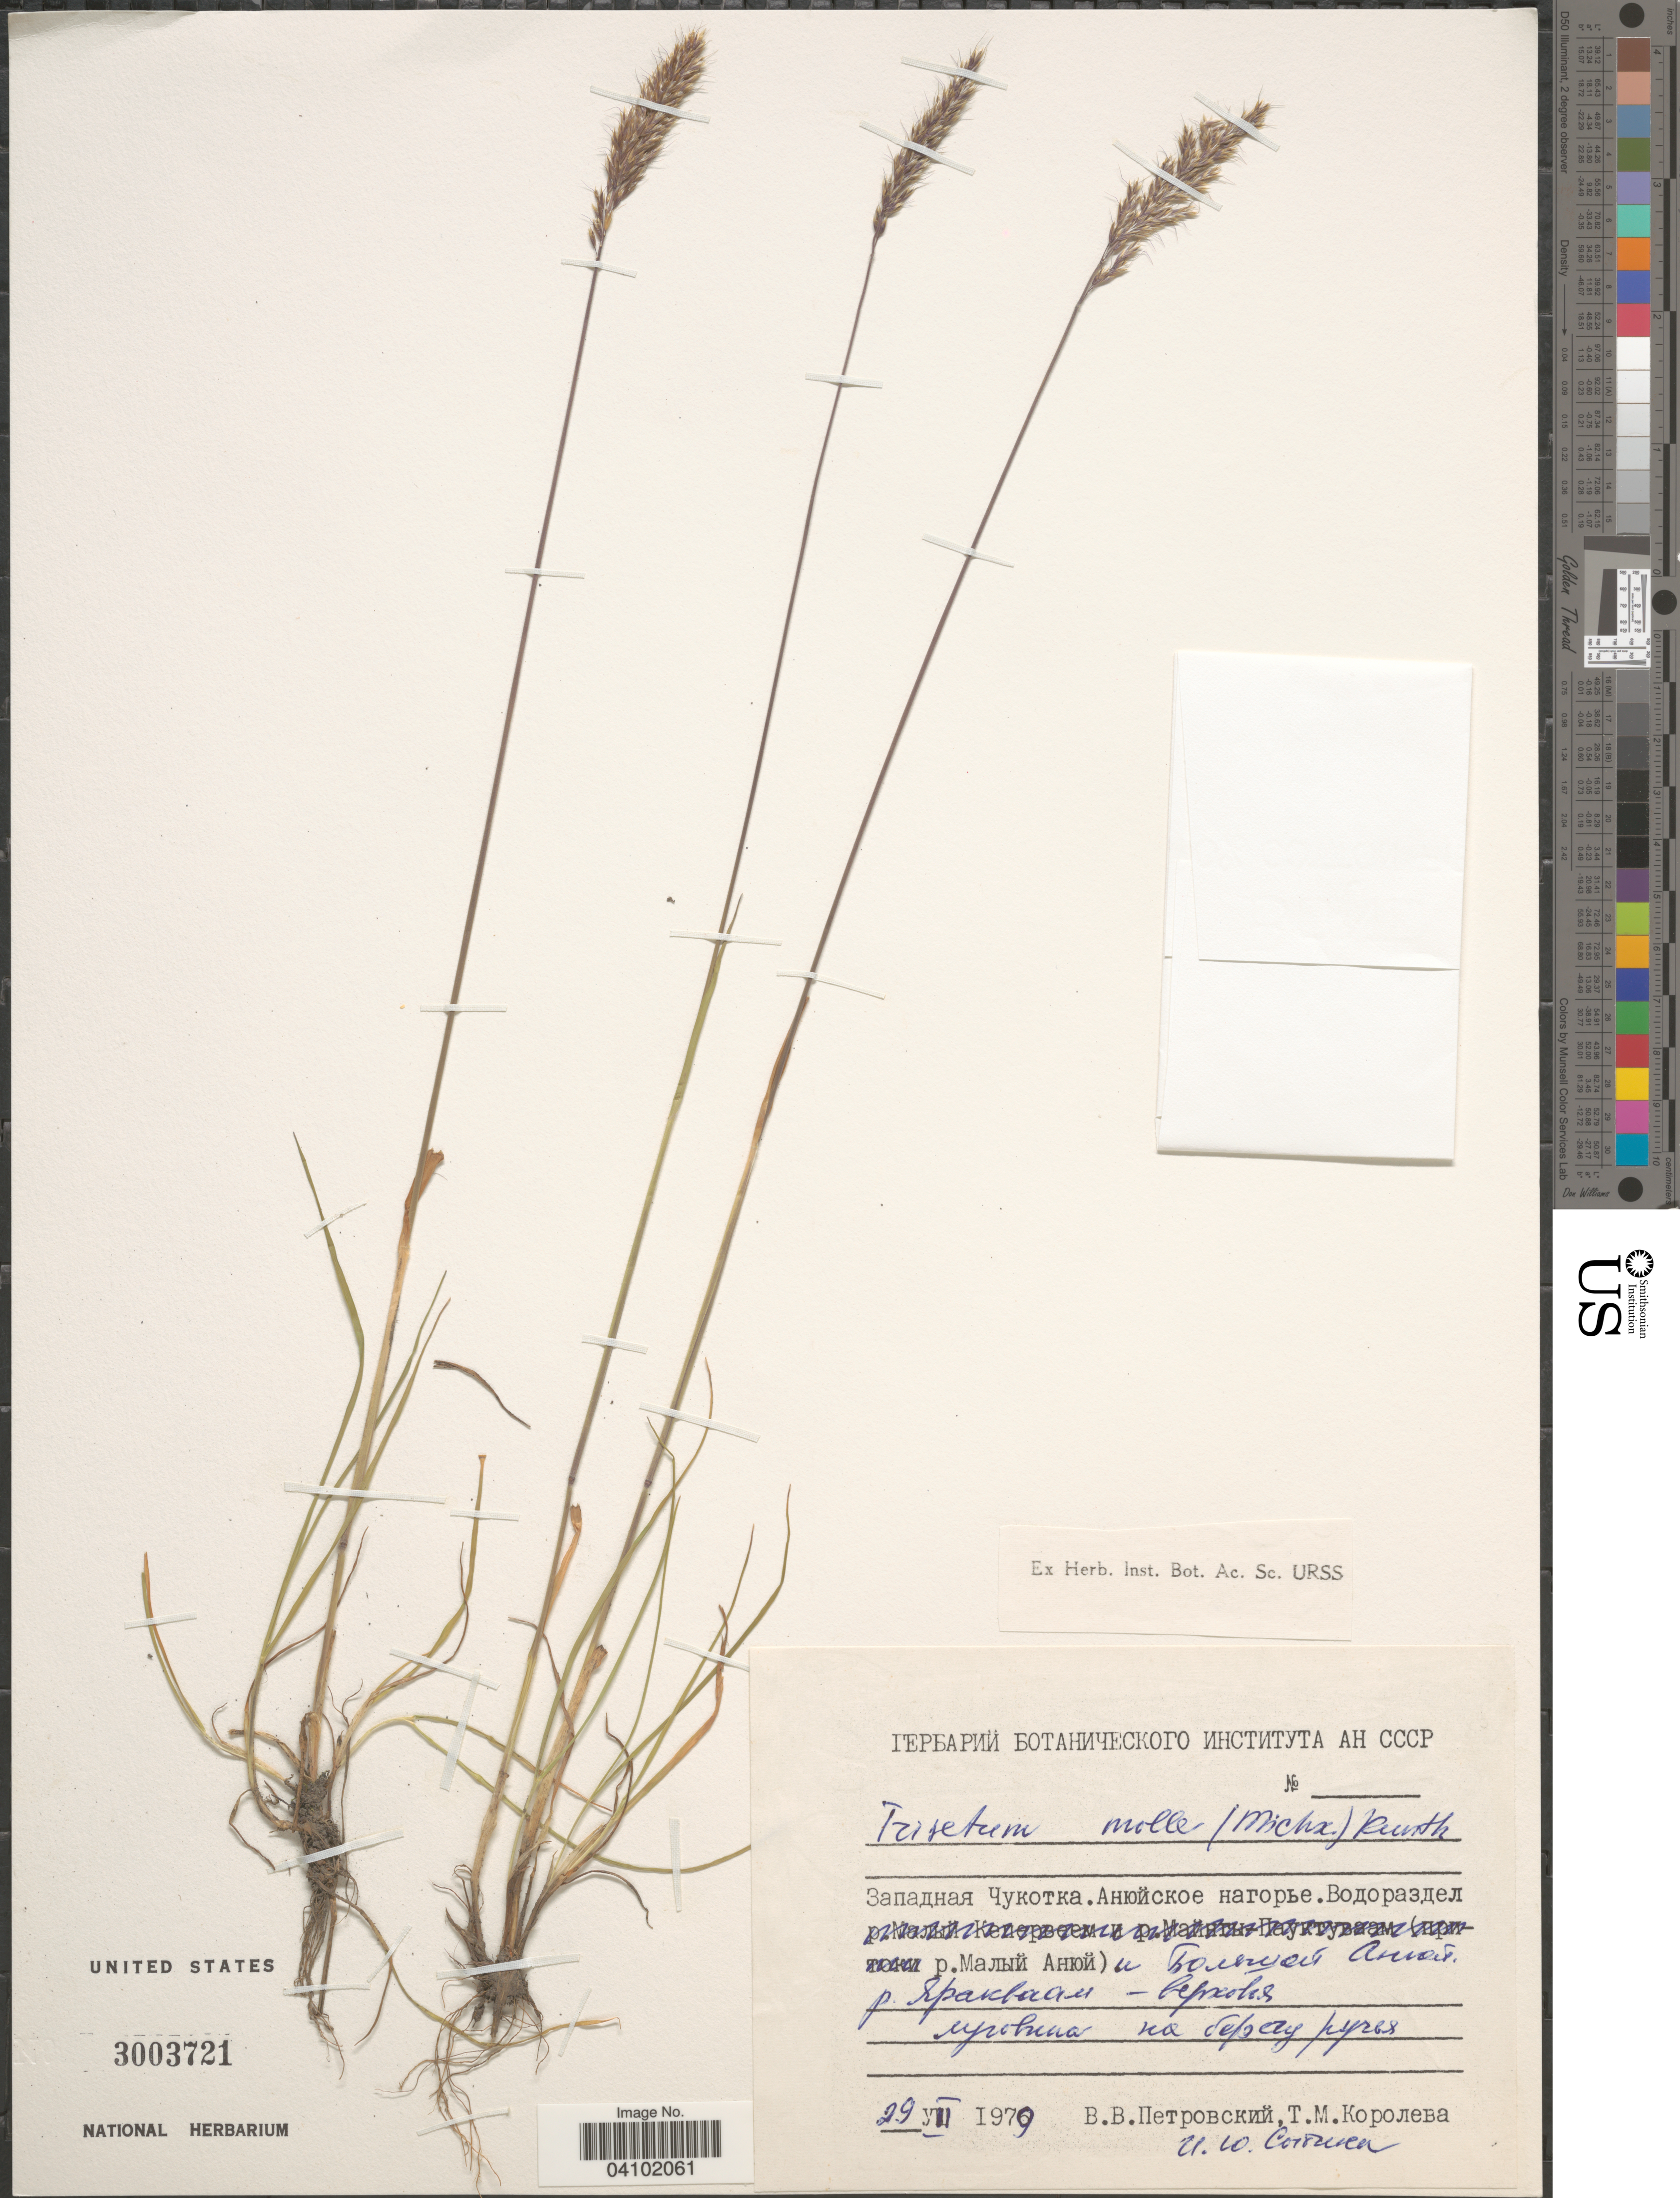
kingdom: Plantae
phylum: Tracheophyta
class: Liliopsida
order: Poales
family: Poaceae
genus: Koeleria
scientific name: Koeleria spicata subsp. mollis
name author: (Kunth) Barberá et al.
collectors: V. Petrovskiy, T. Koroleva & I. Sytina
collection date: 1979-07-29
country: Russian Federation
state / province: Chukotka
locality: Anyuyskoye Nagorye, between rivers Bolshoy Anyuy and Malyy Anyuy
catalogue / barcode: US 3003721